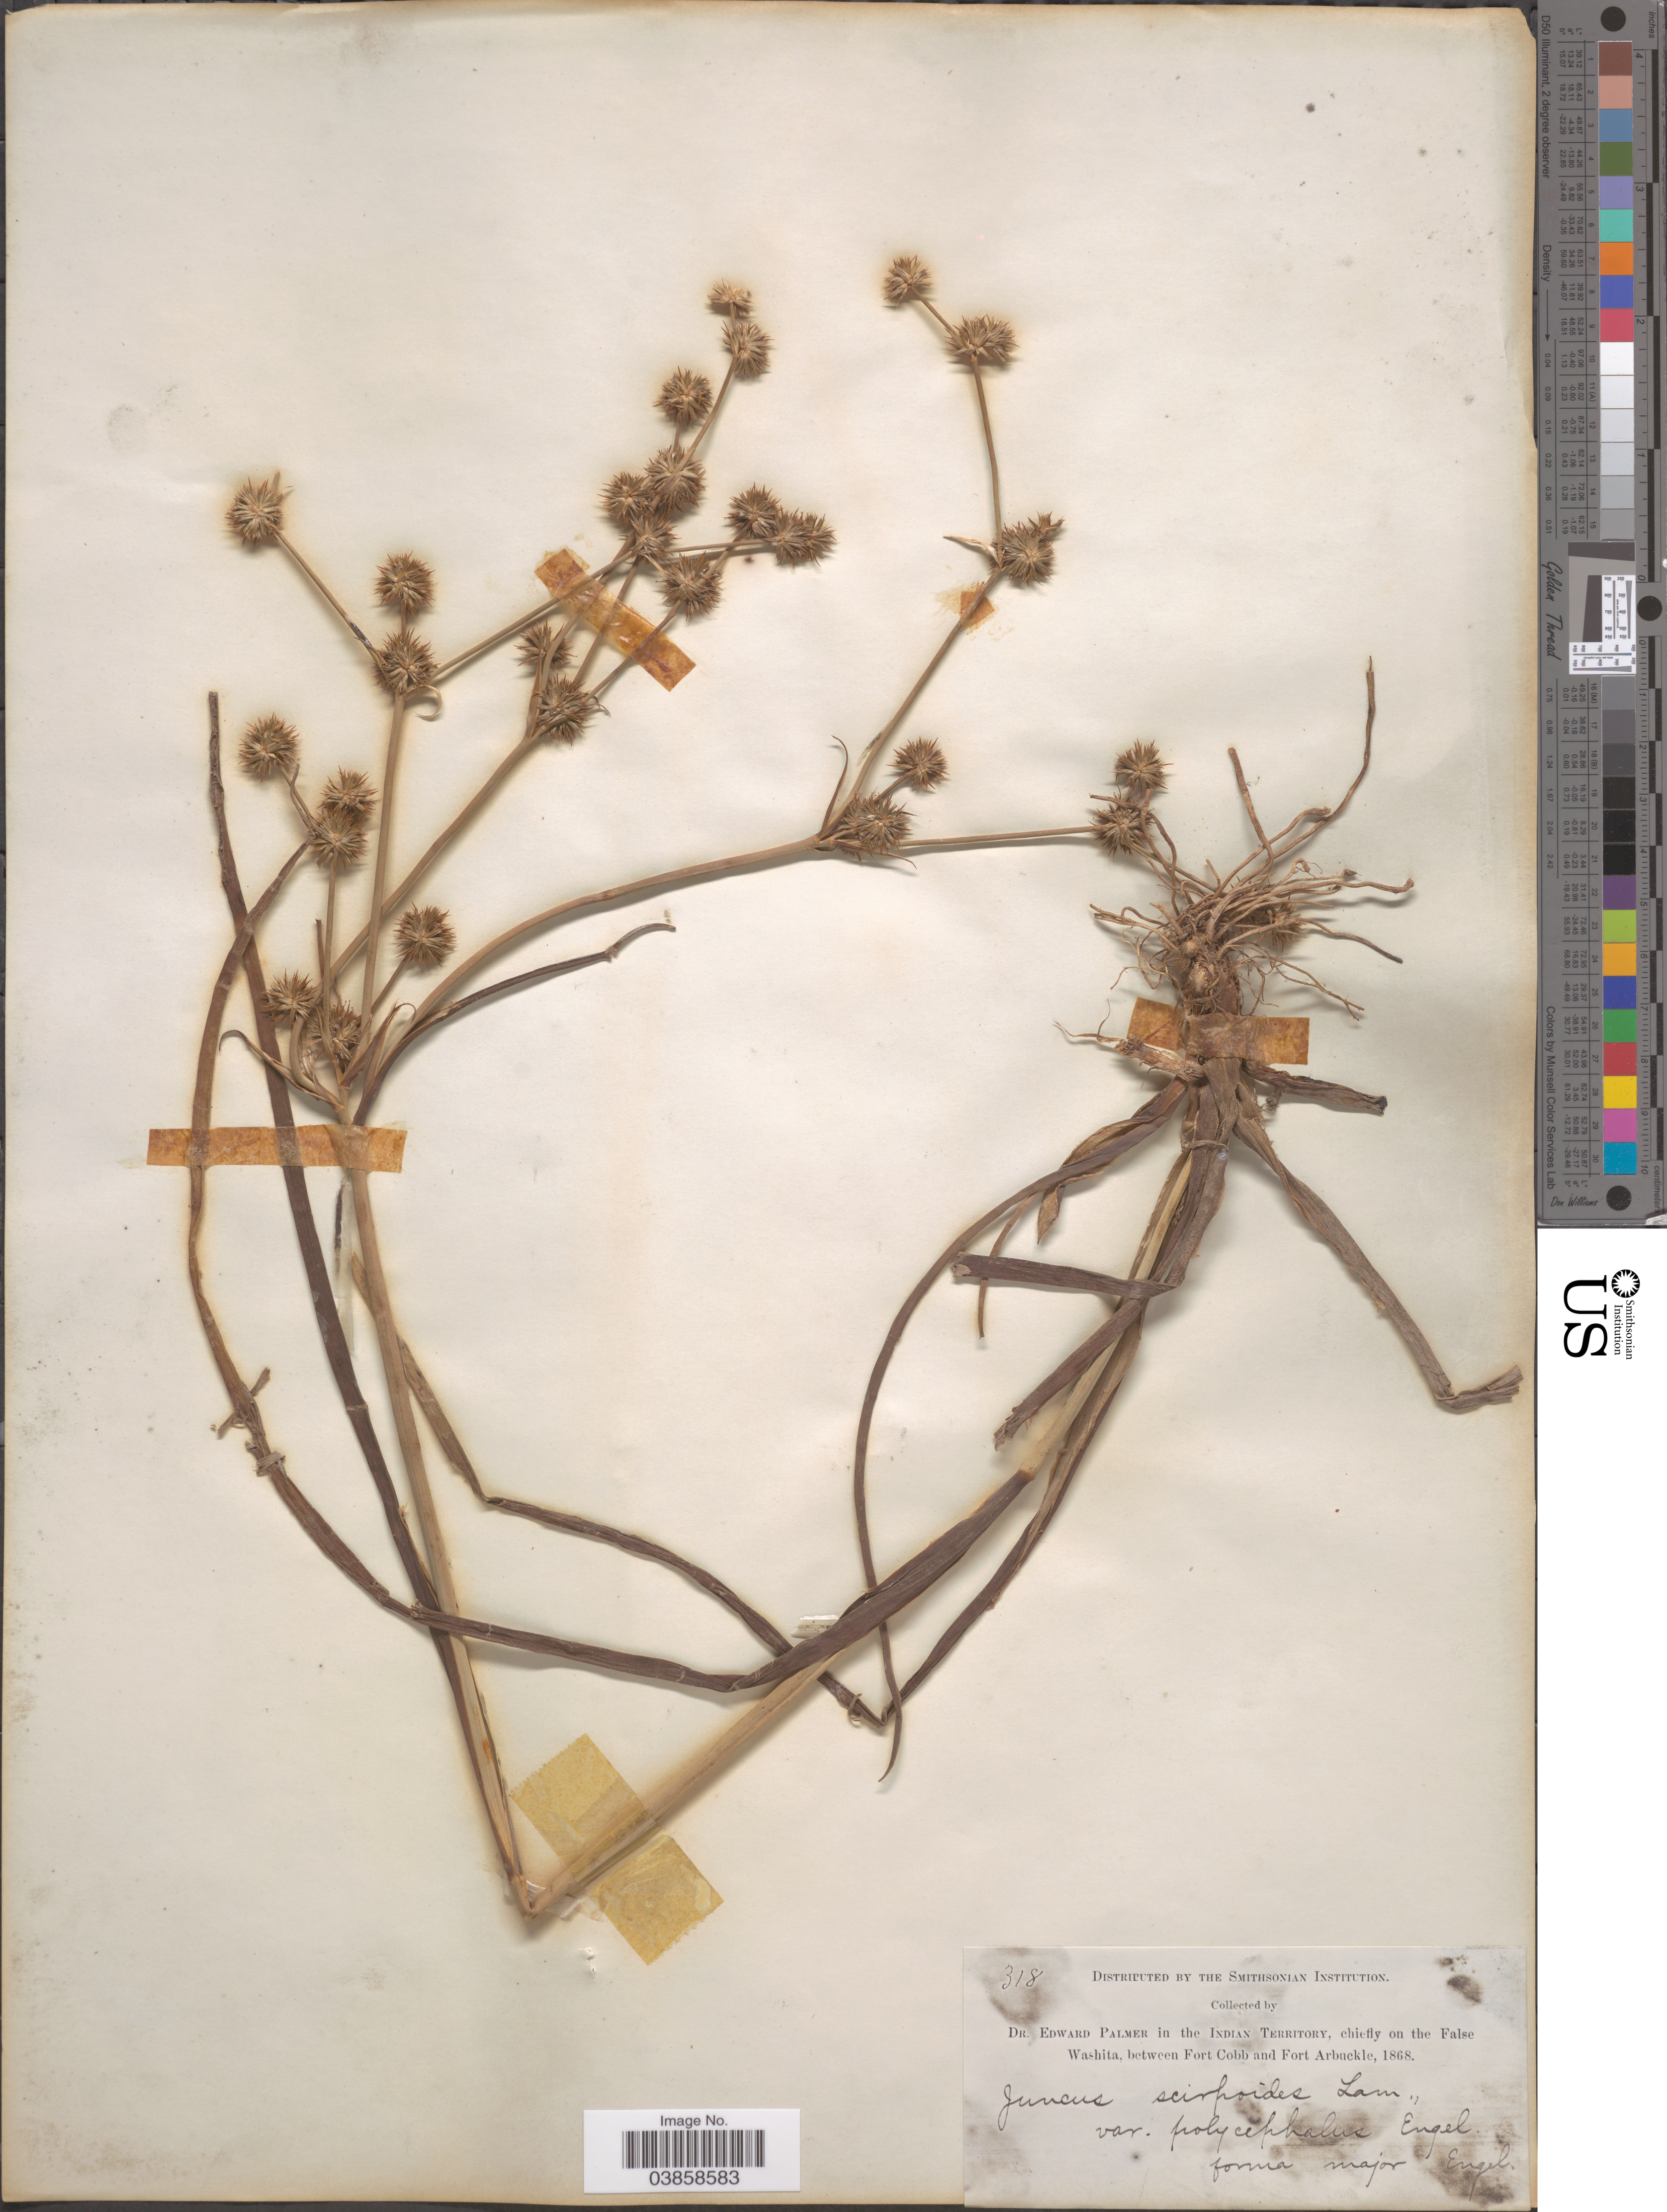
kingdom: Plantae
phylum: Tracheophyta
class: Liliopsida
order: Poales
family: Juncaceae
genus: Juncus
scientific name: Juncus validus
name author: Coville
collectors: E. Palmer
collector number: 318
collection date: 1868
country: United States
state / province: Oklahoma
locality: In the Indian Territory, chiefly on the False Washita, between Fort Cobb and Fort Arbuckle.